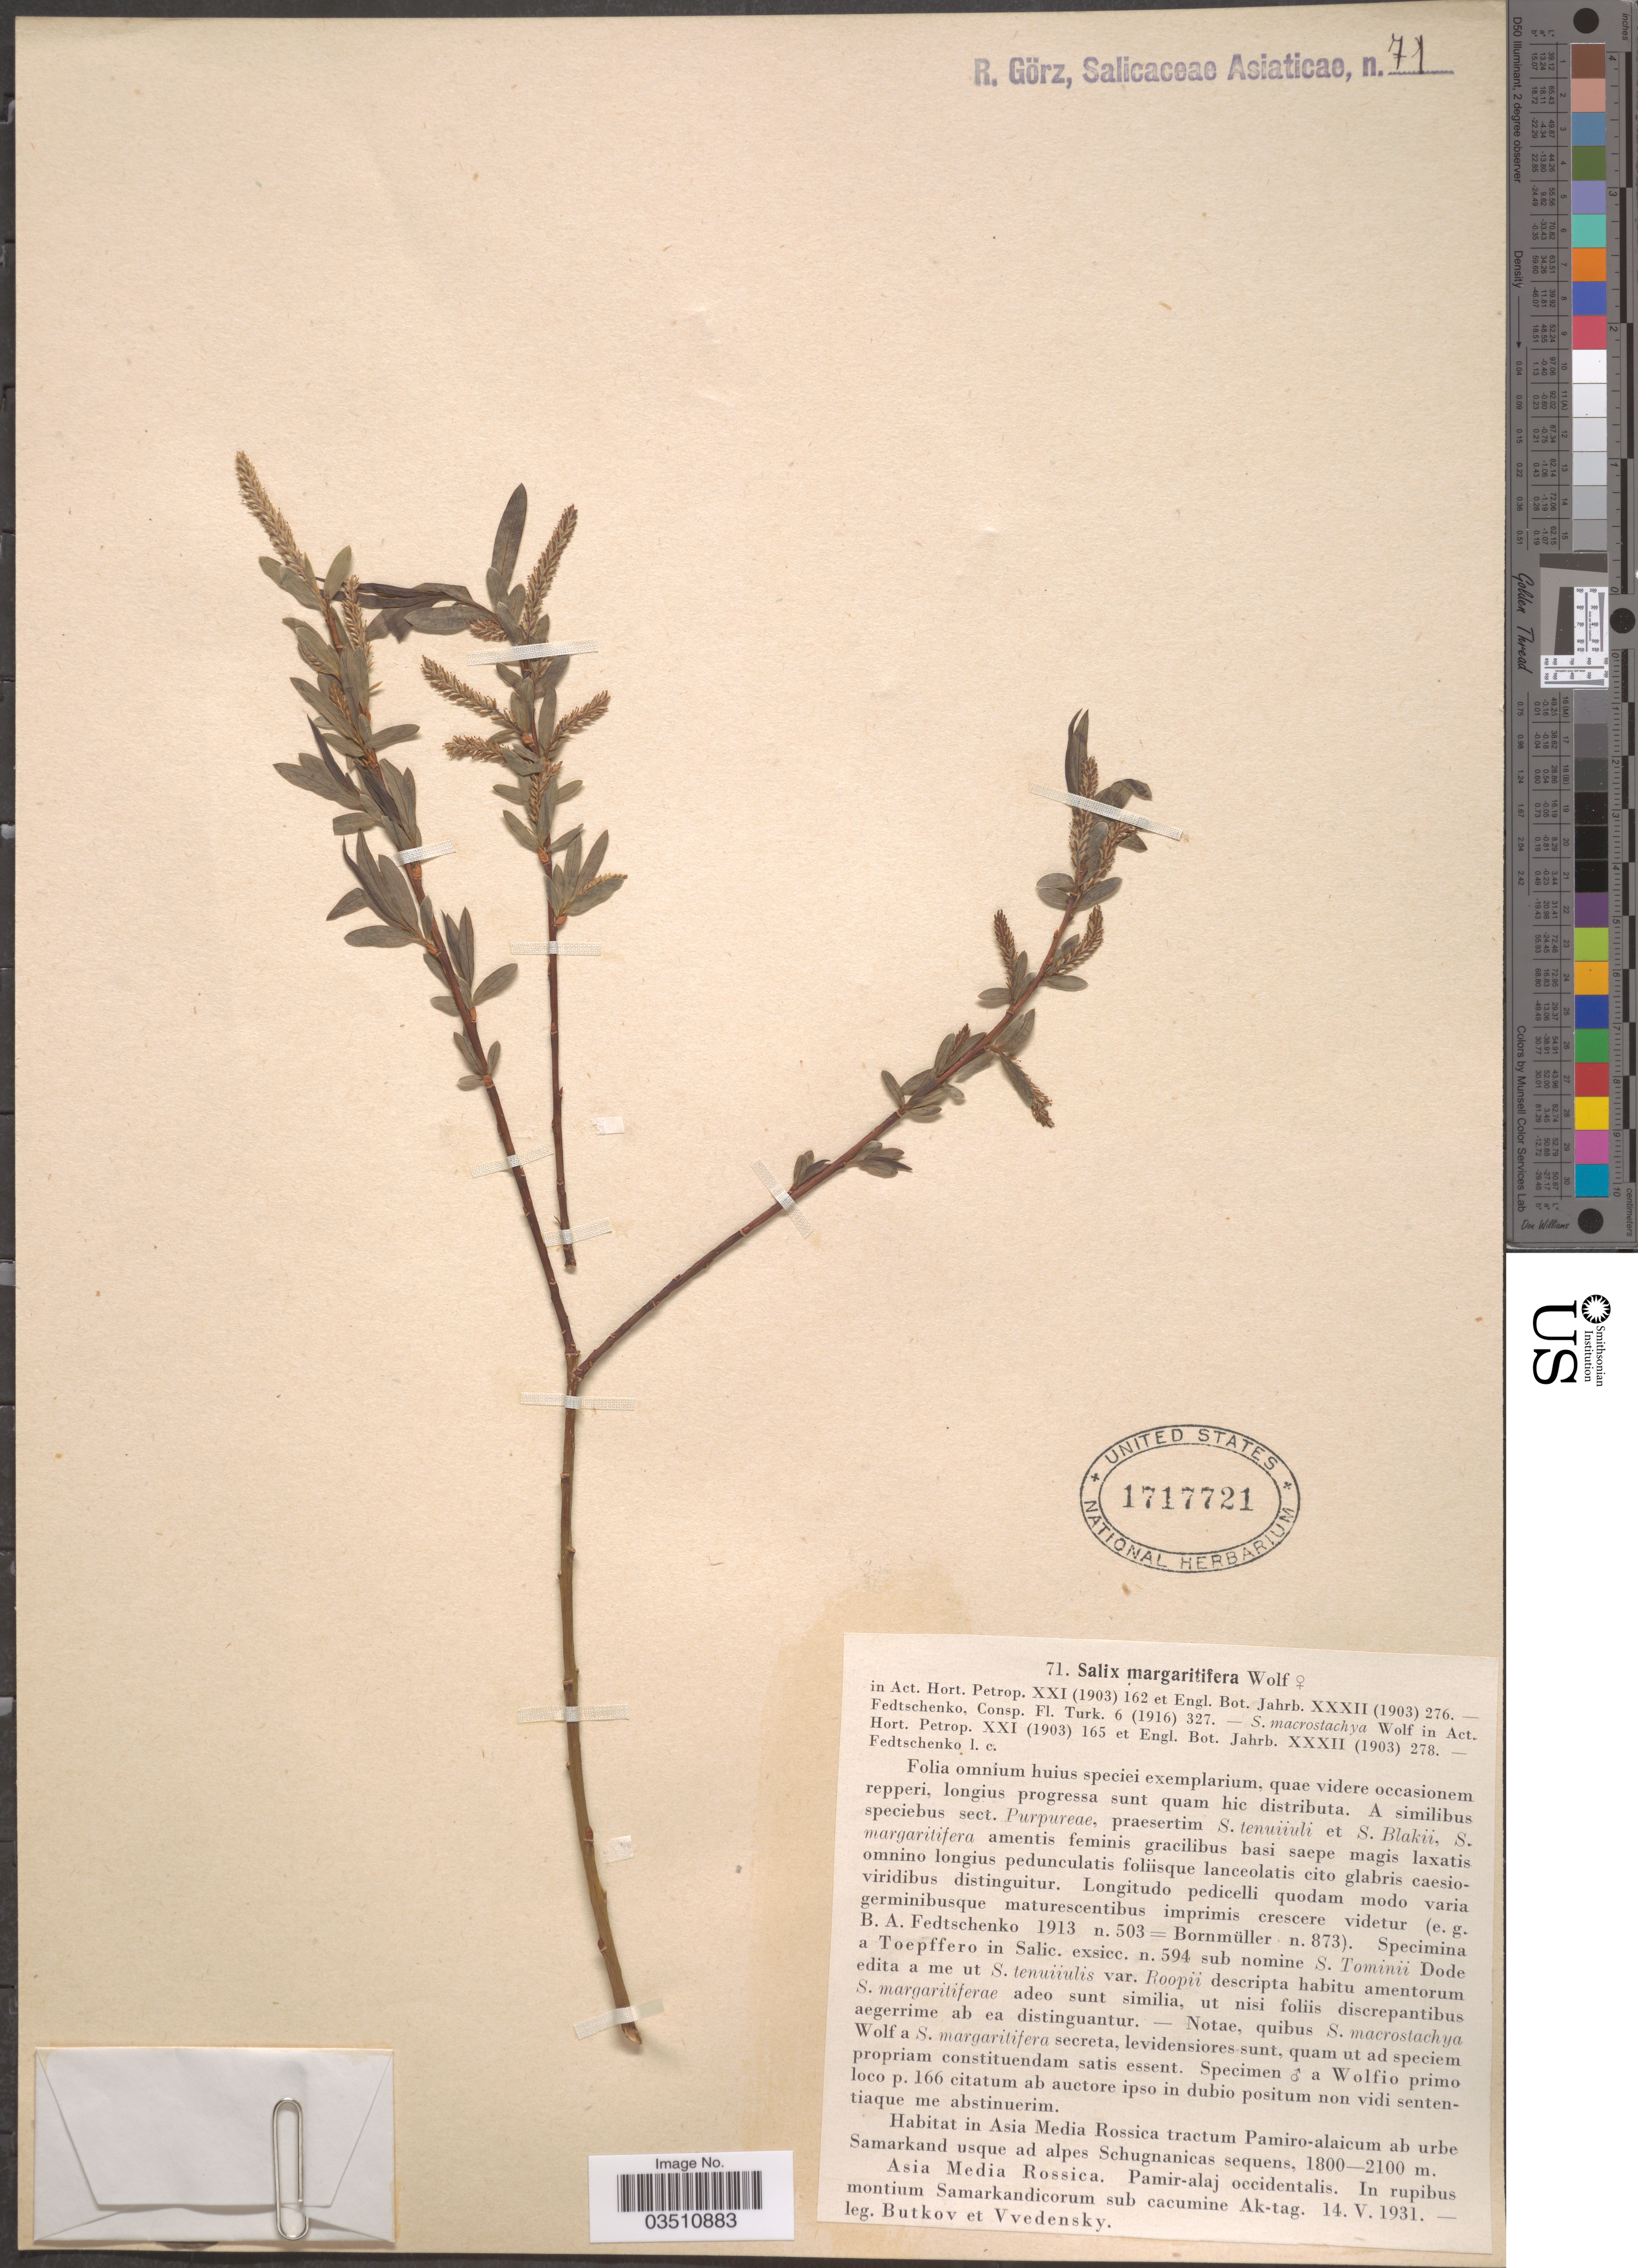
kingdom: Plantae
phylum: Tracheophyta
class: Magnoliopsida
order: Malpighiales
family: Salicaceae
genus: Salix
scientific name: Salix margaritifera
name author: E.L. Wolf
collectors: Butkov & Vvedensky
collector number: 71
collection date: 1931-05-14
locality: Asia Media Rossica. Pamir-alaj occidentalis. In rupibus montium Samarkandicorum sub cacumine Ak-tag.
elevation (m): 1800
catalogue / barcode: US 1717721